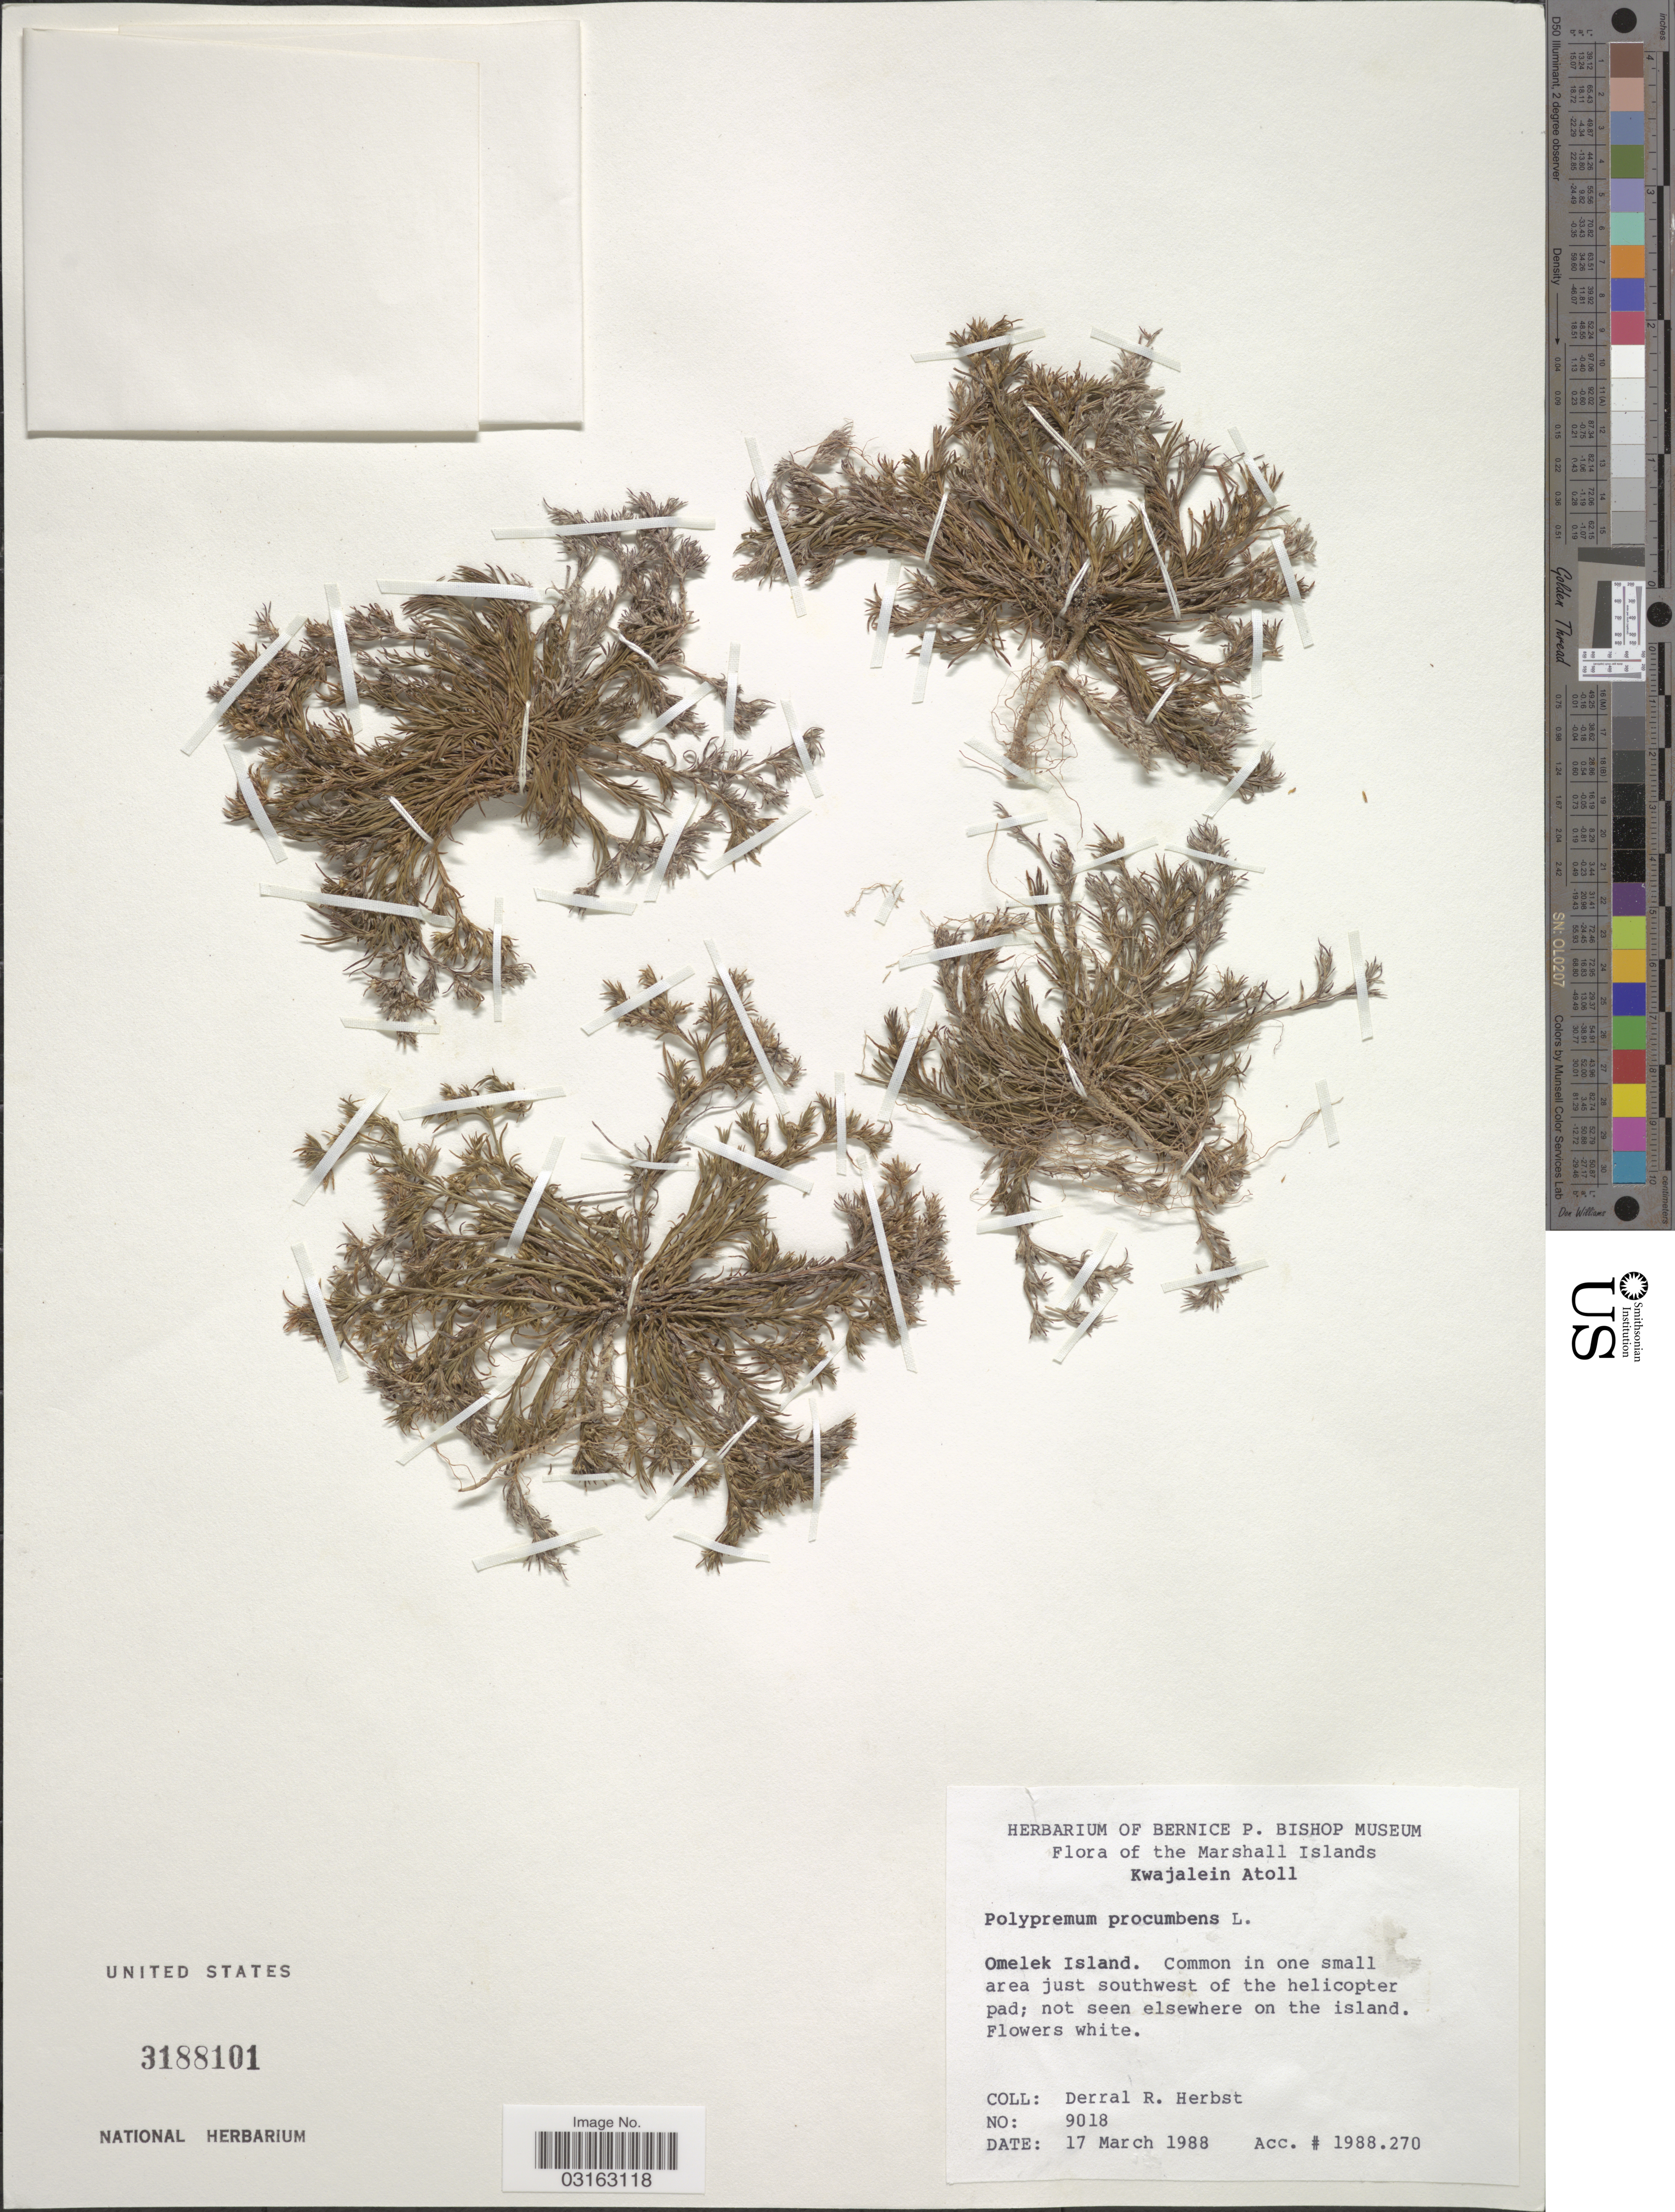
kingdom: Plantae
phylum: Tracheophyta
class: Magnoliopsida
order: Lamiales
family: Tetrachondraceae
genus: Polypremum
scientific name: Polypremum procumbens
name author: L.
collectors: D. R. Herbst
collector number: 9018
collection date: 1988-03-17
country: Marshall Islands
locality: The Marshall Islands. Kwajalein Atoll. Omelek Island. Common in one small area just southwest of the helicopter pad.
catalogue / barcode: US 3188101